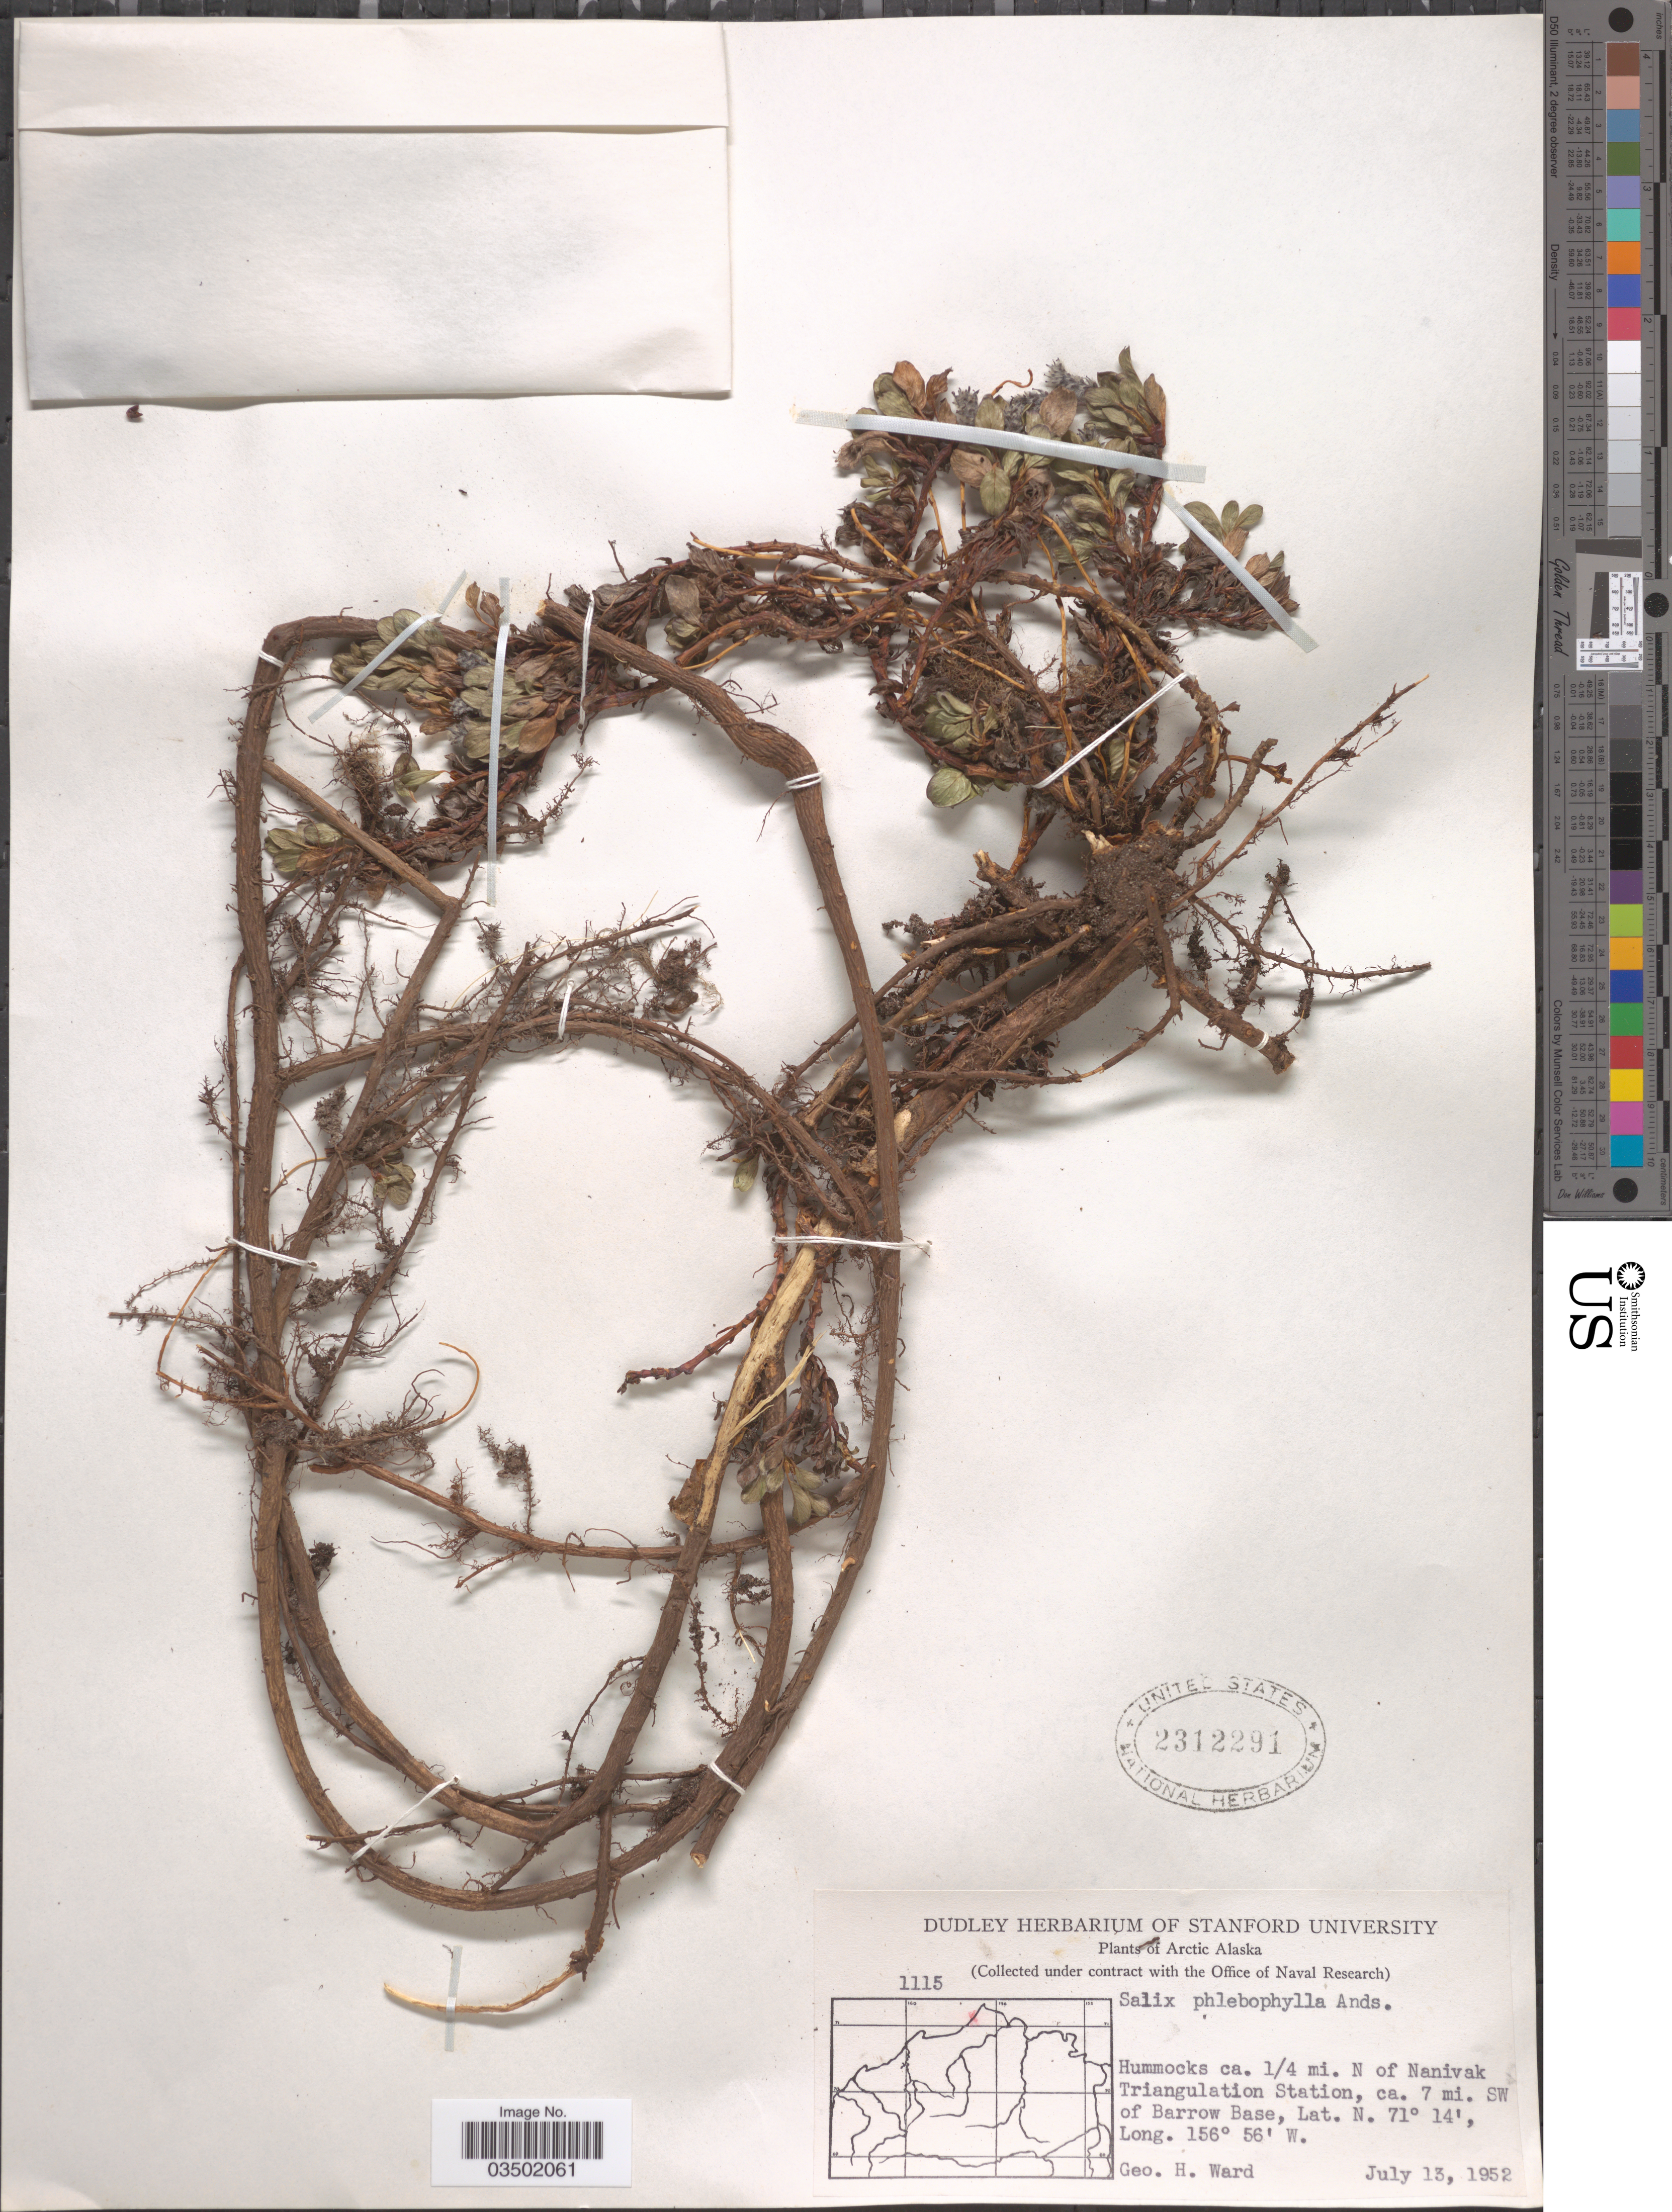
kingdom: Plantae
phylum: Tracheophyta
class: Magnoliopsida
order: Malpighiales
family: Salicaceae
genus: Salix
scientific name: Salix phlebophylla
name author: Andersson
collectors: G. H. Ward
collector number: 1115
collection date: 1952-07-13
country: United States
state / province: Alaska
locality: Arctic Alaska, Hummocks ca. 1/4 mi. N of Nanivak Triangulation Station, ca. 7 mi. SW of Barrow Base.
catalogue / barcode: US 2312291